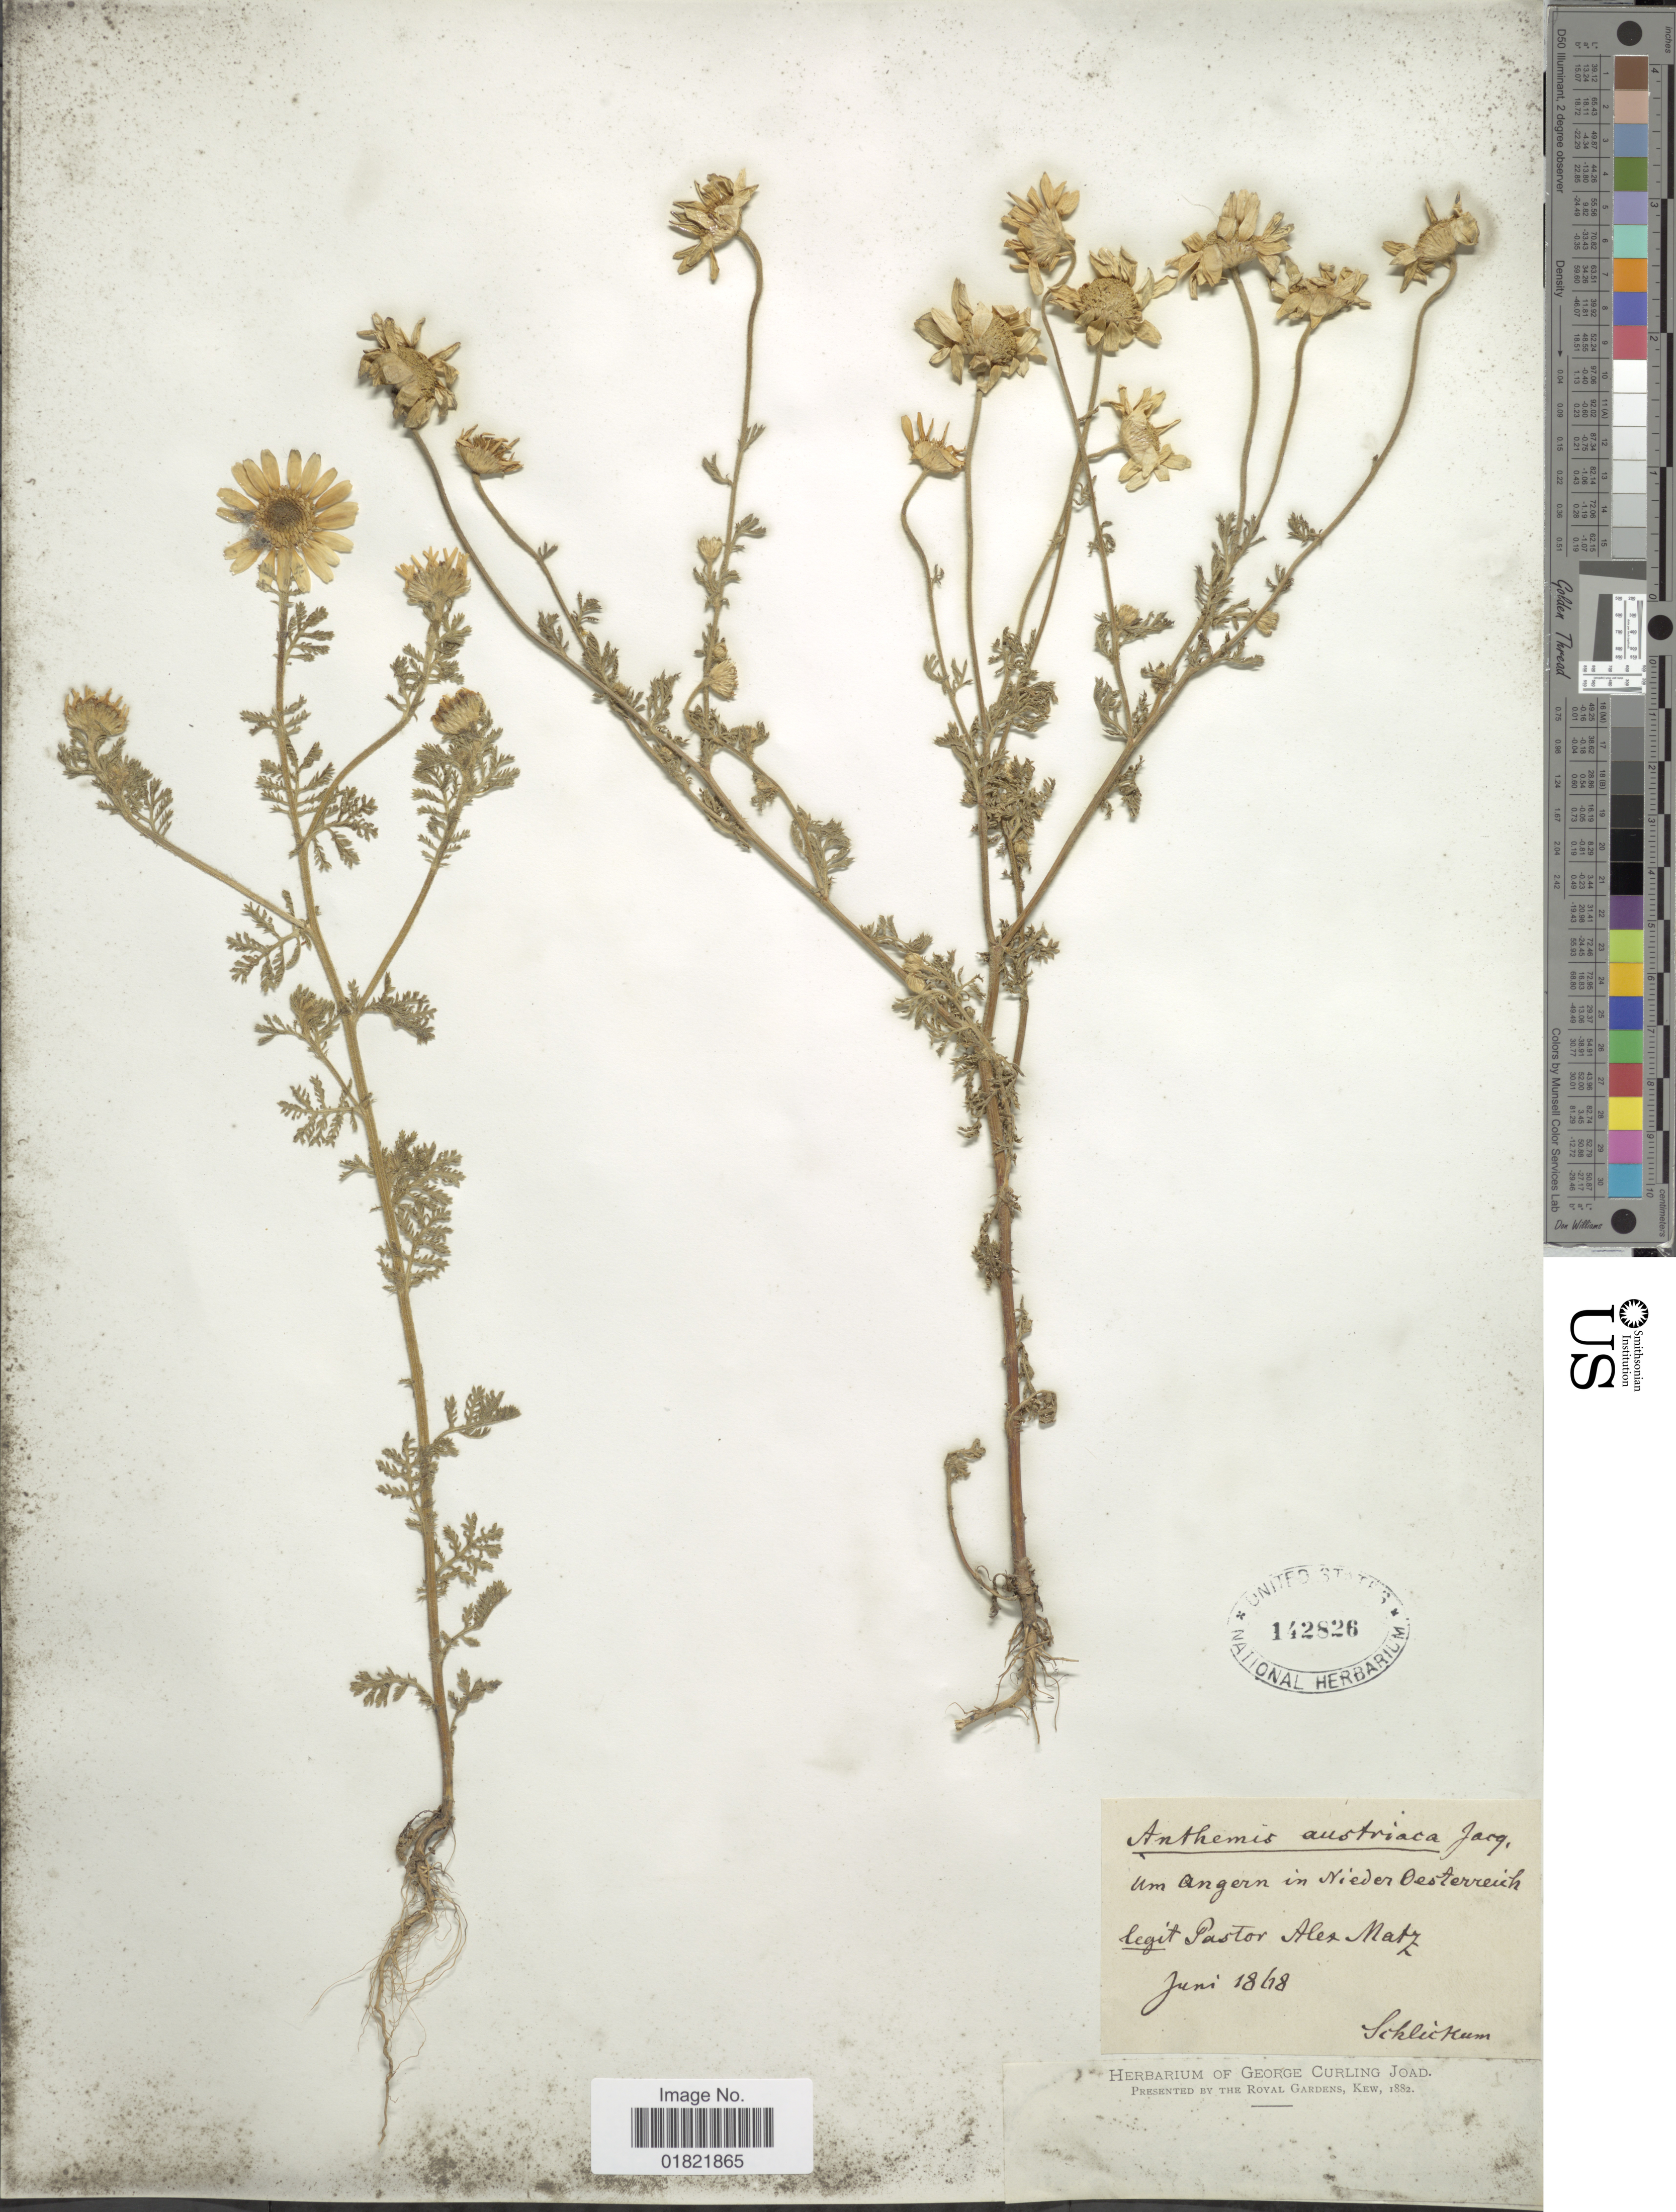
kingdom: Plantae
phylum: Tracheophyta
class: Magnoliopsida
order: Asterales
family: Asteraceae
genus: Anthemis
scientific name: Anthemis austriaca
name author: Jacq.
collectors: P. Matz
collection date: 1868-06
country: Austria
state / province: Niederosterreich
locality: Schlukum [interpreted] [unsure placement]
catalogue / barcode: US 142826